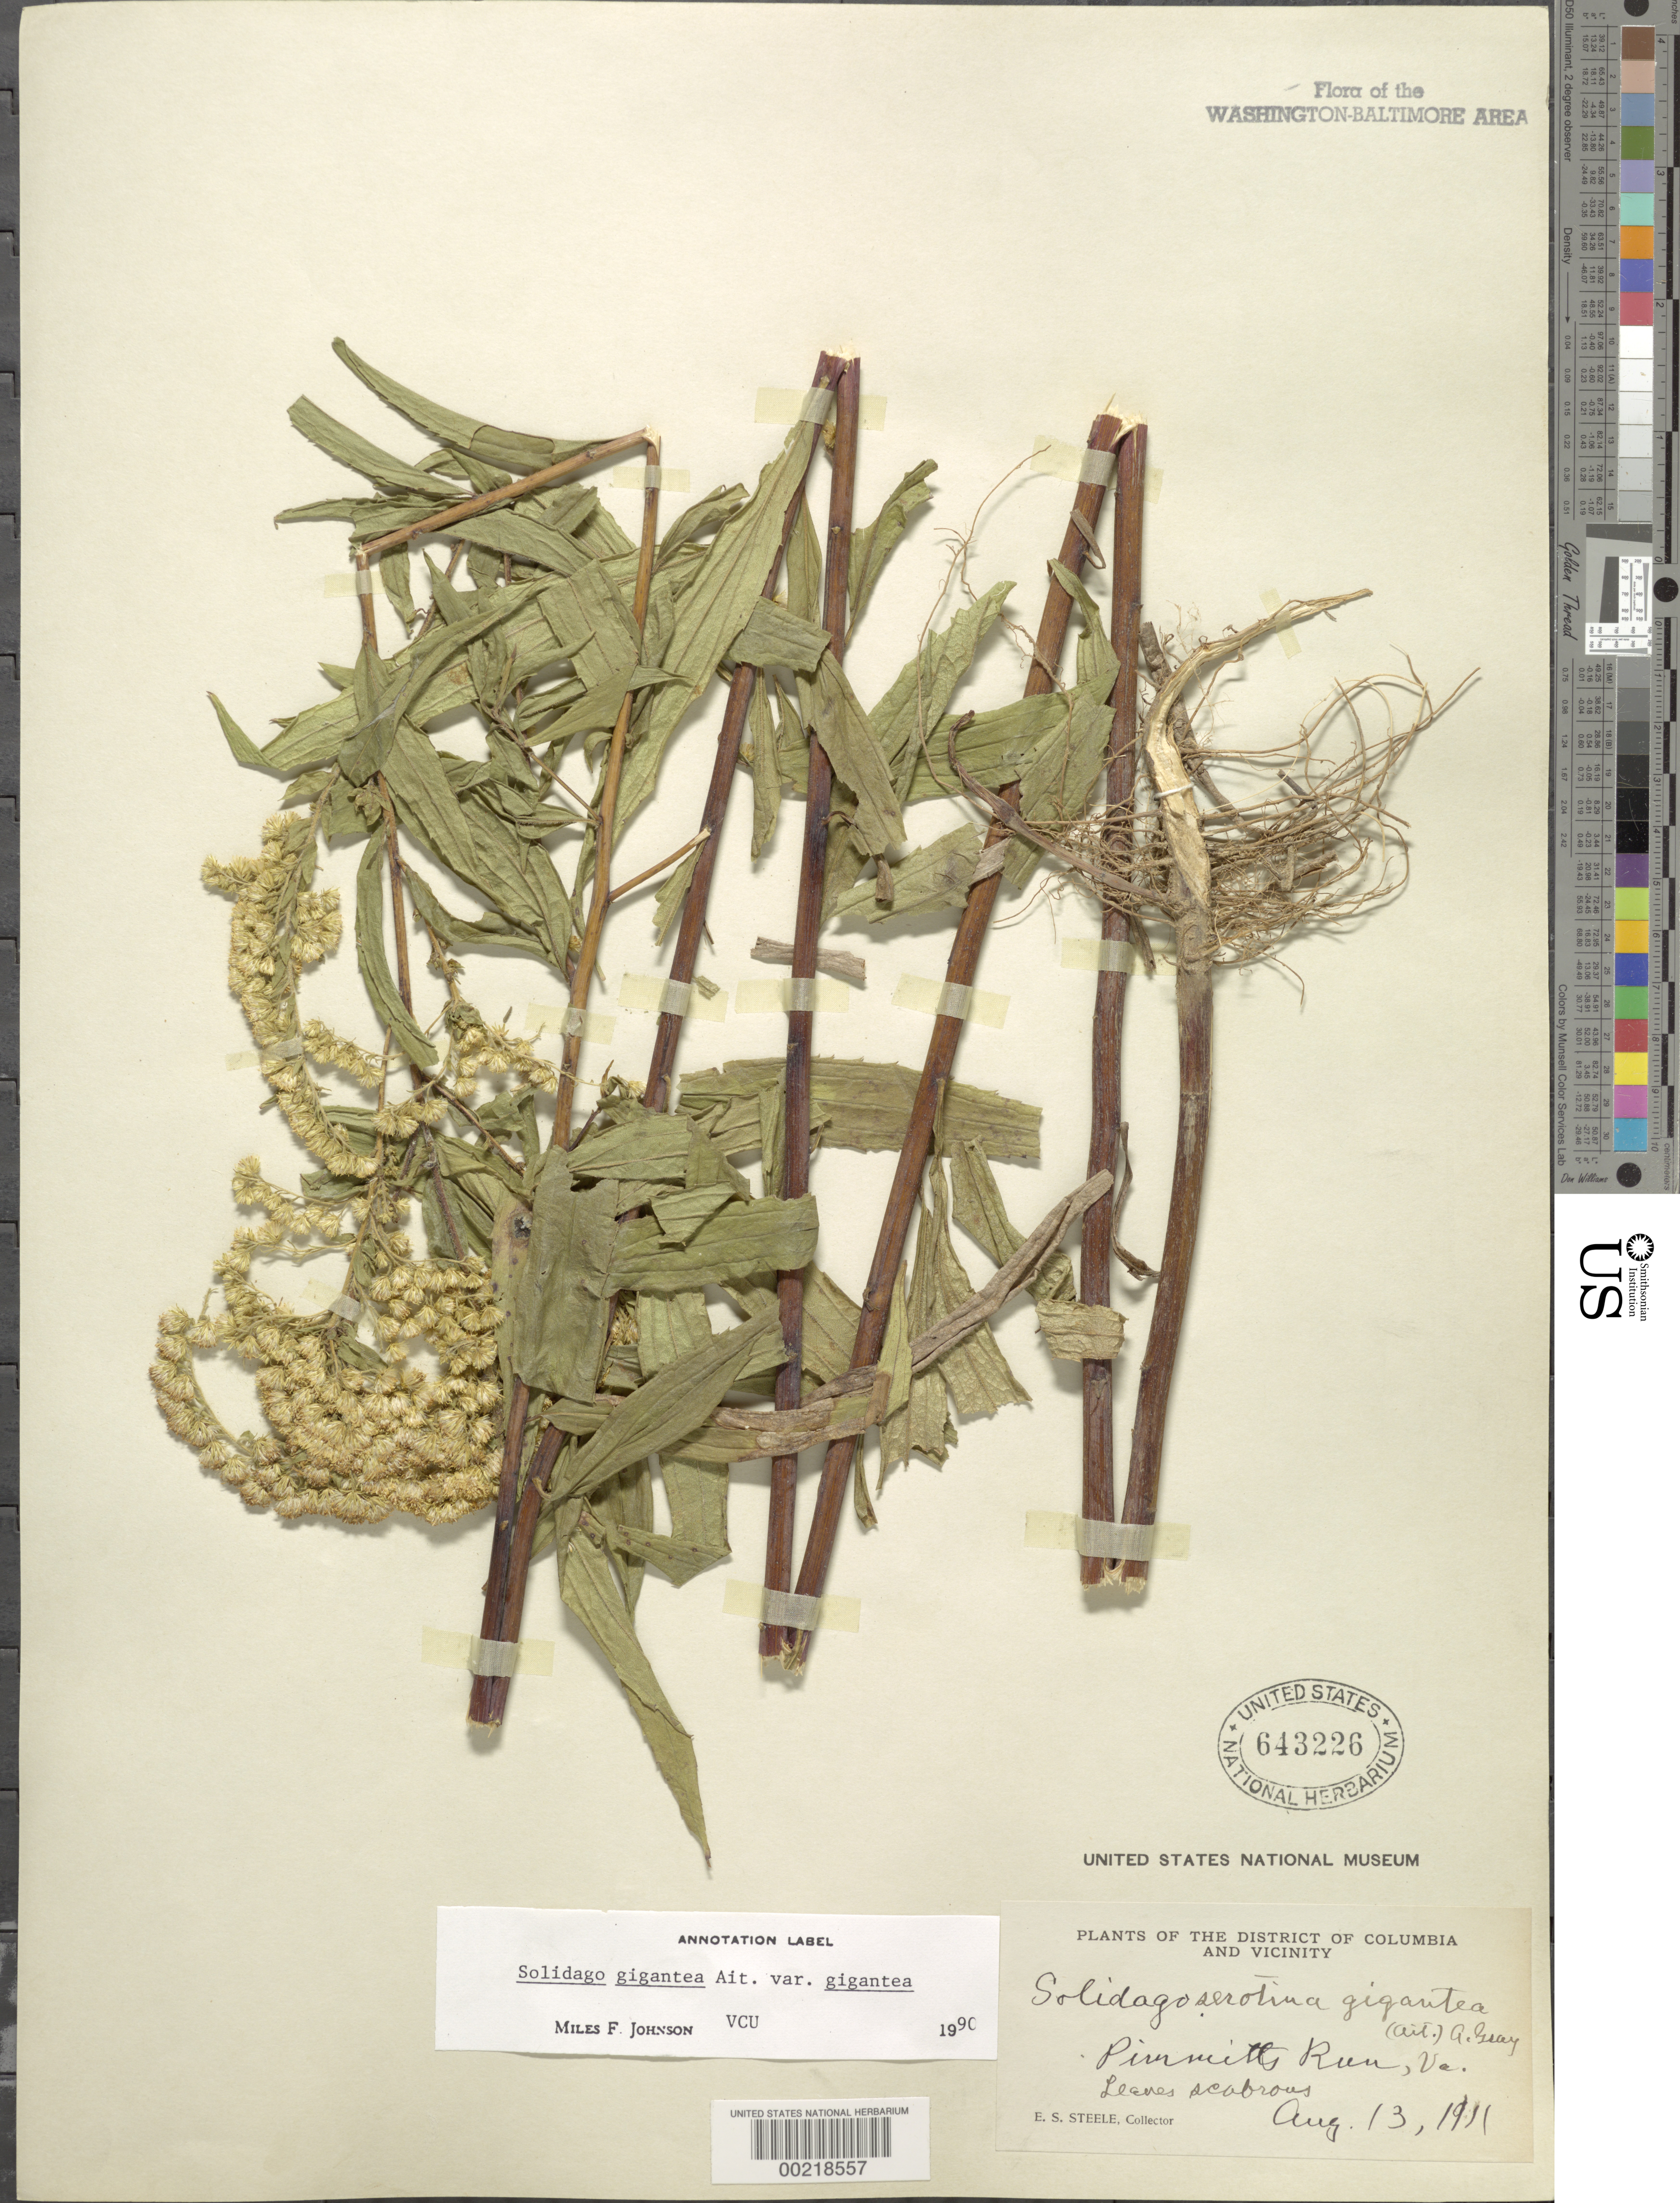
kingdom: Plantae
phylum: Tracheophyta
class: Magnoliopsida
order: Asterales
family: Asteraceae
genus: Solidago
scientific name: Solidago gigantea var. gigantea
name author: Aiton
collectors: E. Steele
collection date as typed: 13 Aug 1911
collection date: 1911-08-13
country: United States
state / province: Virginia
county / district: Fairfax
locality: Pimmits Run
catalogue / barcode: US 643226